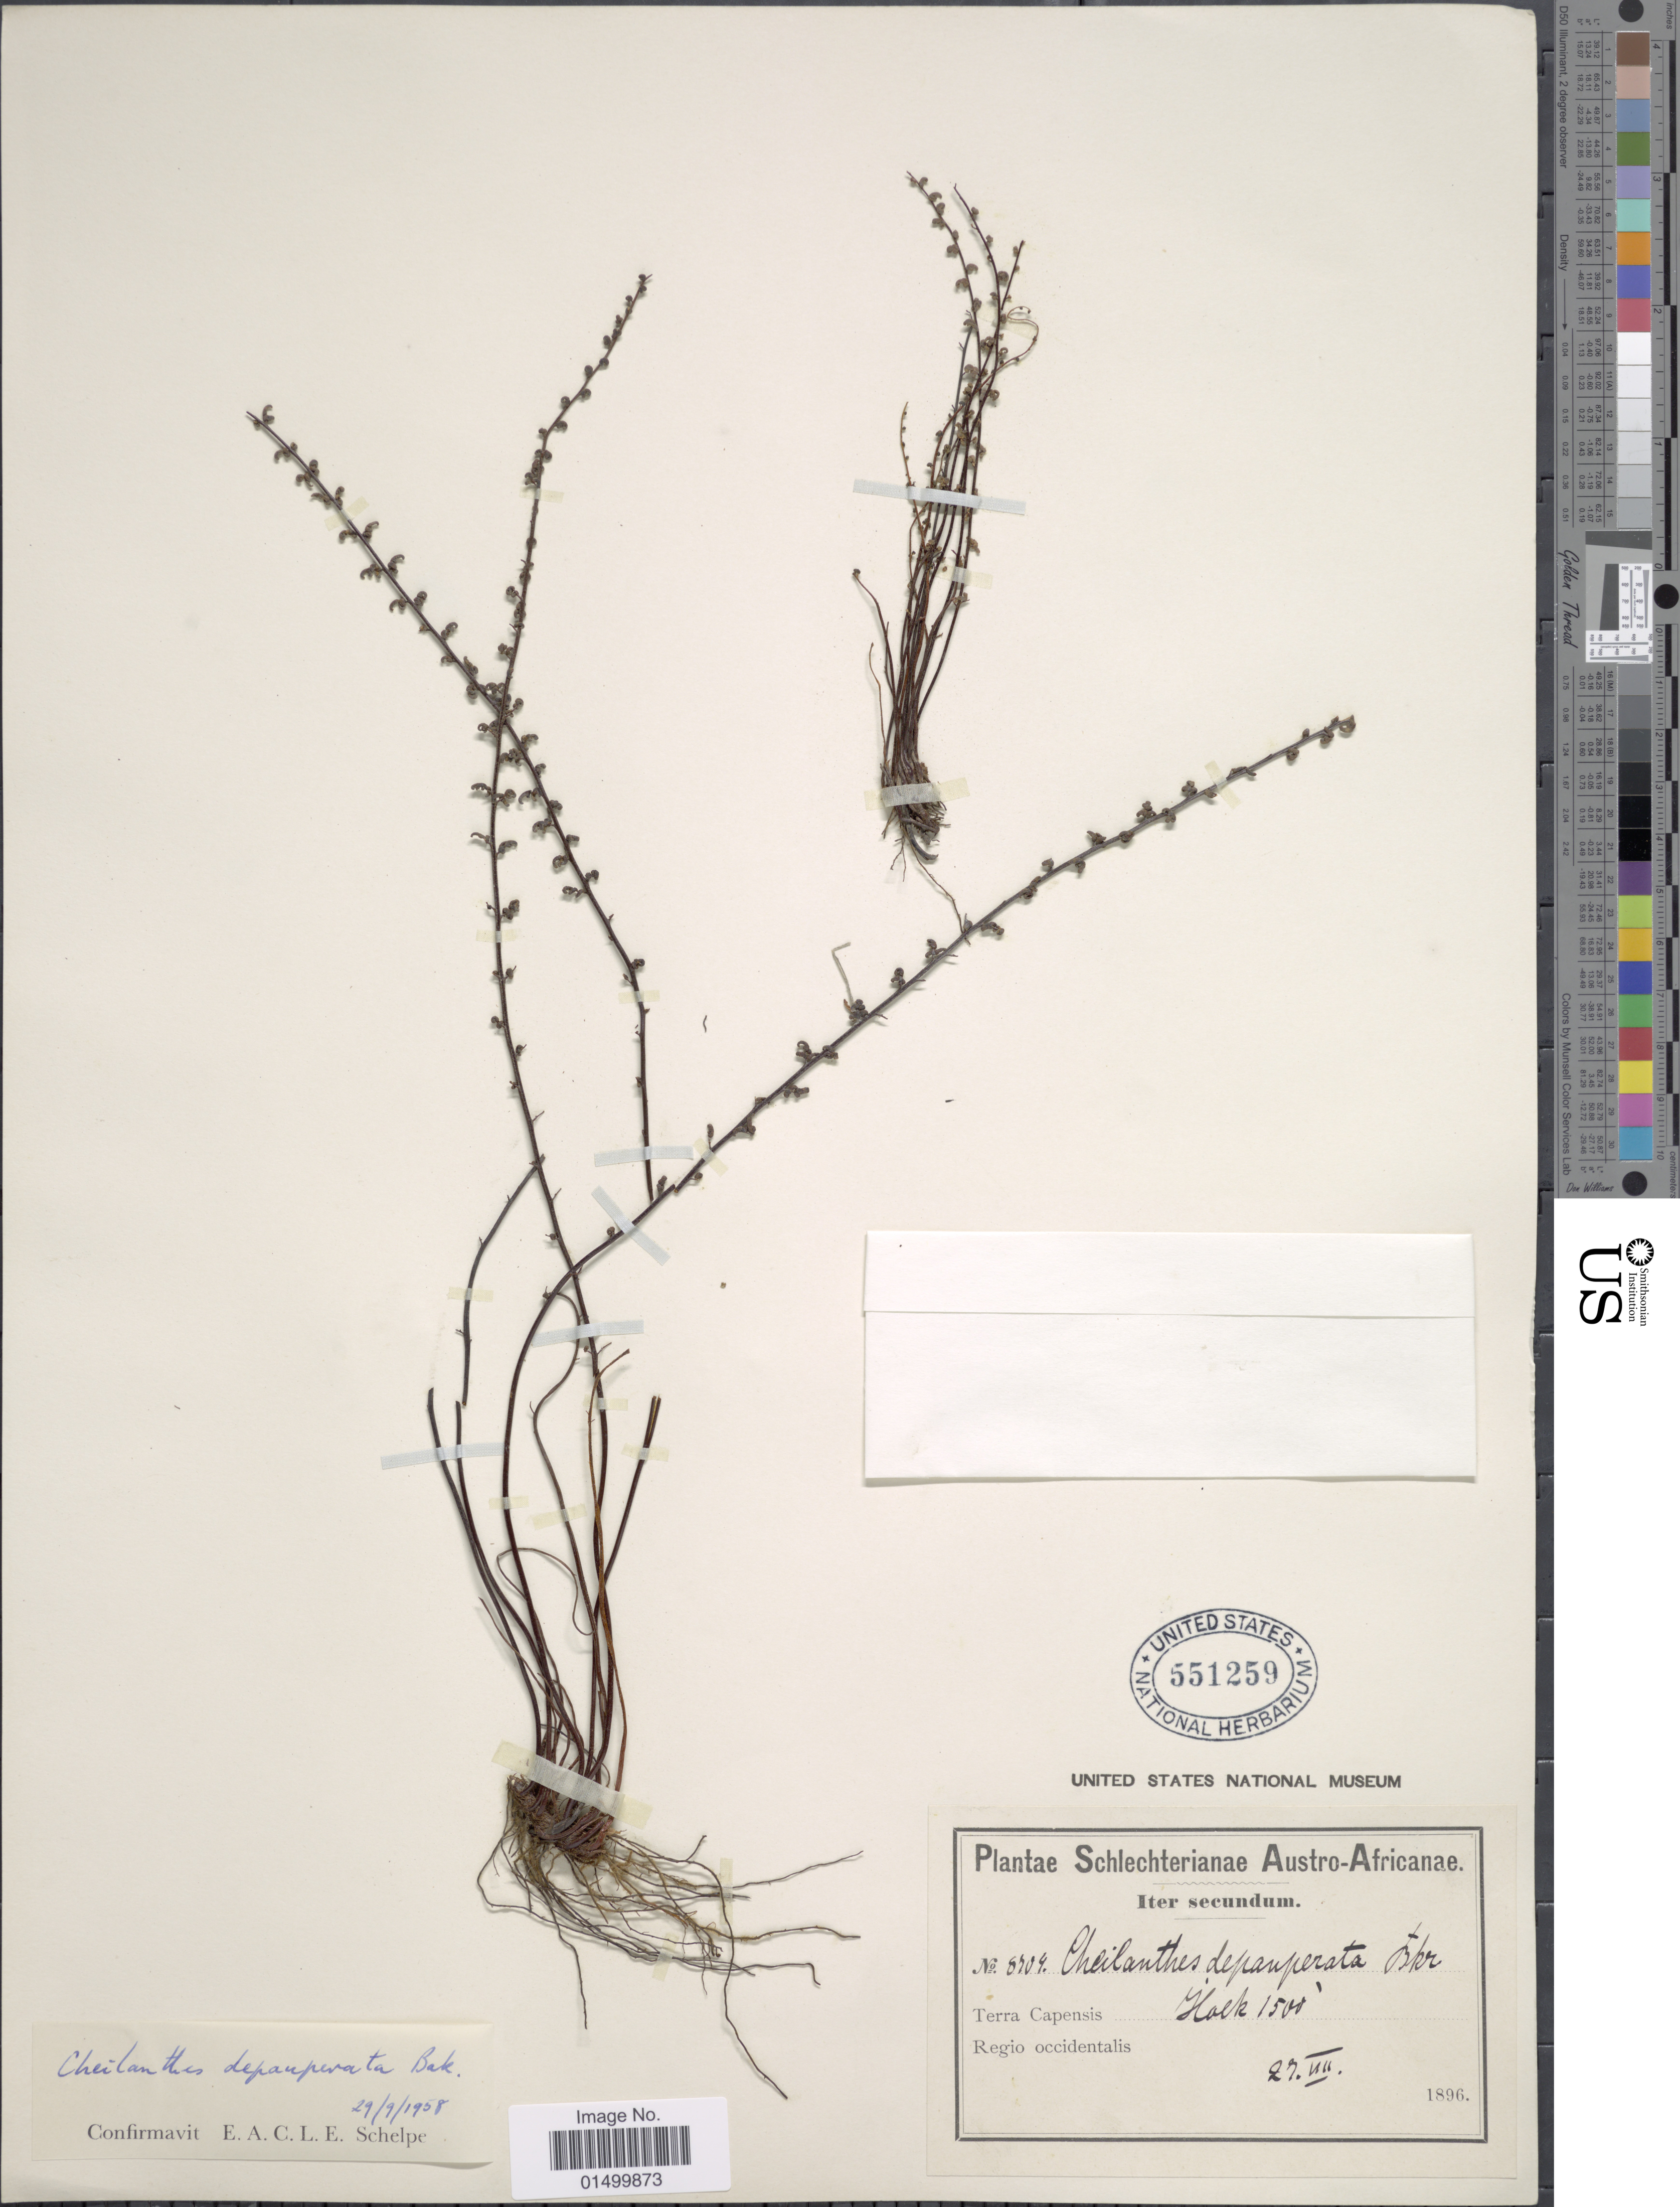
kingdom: Plantae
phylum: Tracheophyta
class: Polypodiopsida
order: Polypodiales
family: Pteridaceae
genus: Cheilanthes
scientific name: Cheilanthes depauperata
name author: Baker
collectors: Schlechter, --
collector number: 8704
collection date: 1896-08-27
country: South Africa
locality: Austro-africanae, Terra Capensis, Regio occidentalis, Hoek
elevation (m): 457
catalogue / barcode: US 51259